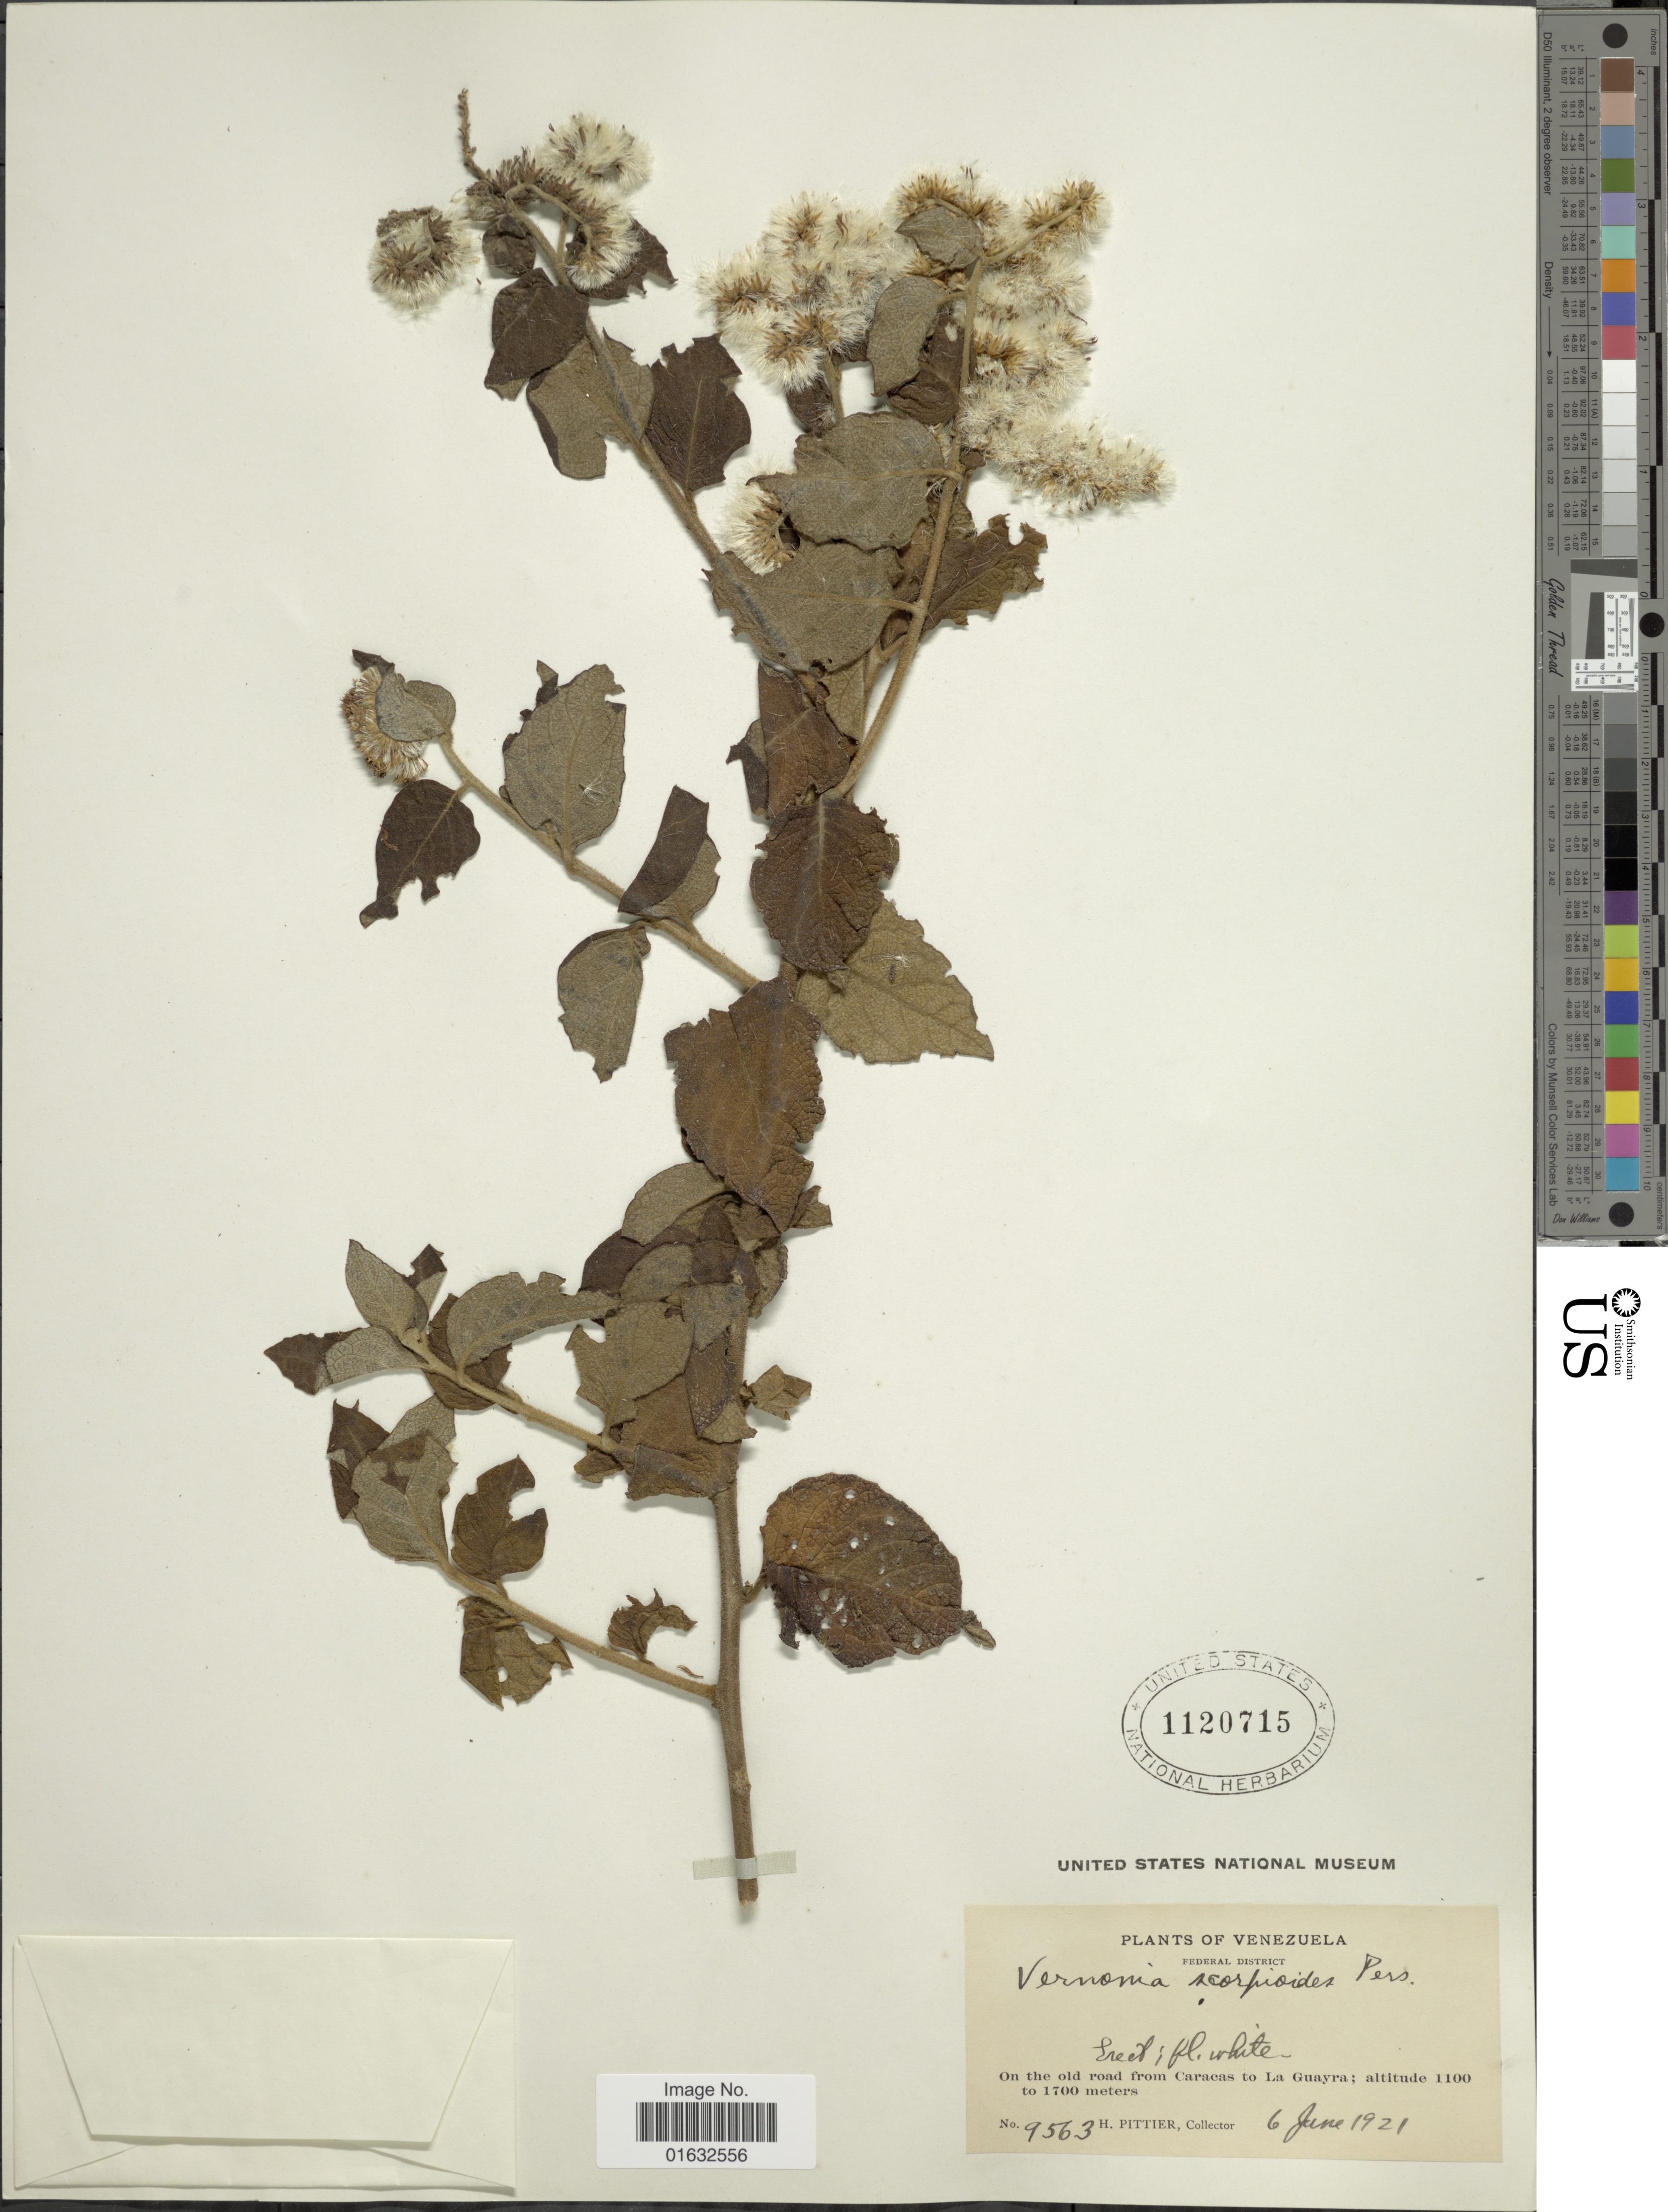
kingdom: Plantae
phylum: Tracheophyta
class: Magnoliopsida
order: Asterales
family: Asteraceae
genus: Cyrtocymura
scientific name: Cyrtocymura scorpioides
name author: (Lam.) H. Rob.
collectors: H. F. Pittier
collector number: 9563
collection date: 1921-06-06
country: Venezuela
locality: Federal District. On the old road from Caracas to La Guayra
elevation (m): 1100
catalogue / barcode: US 1120715